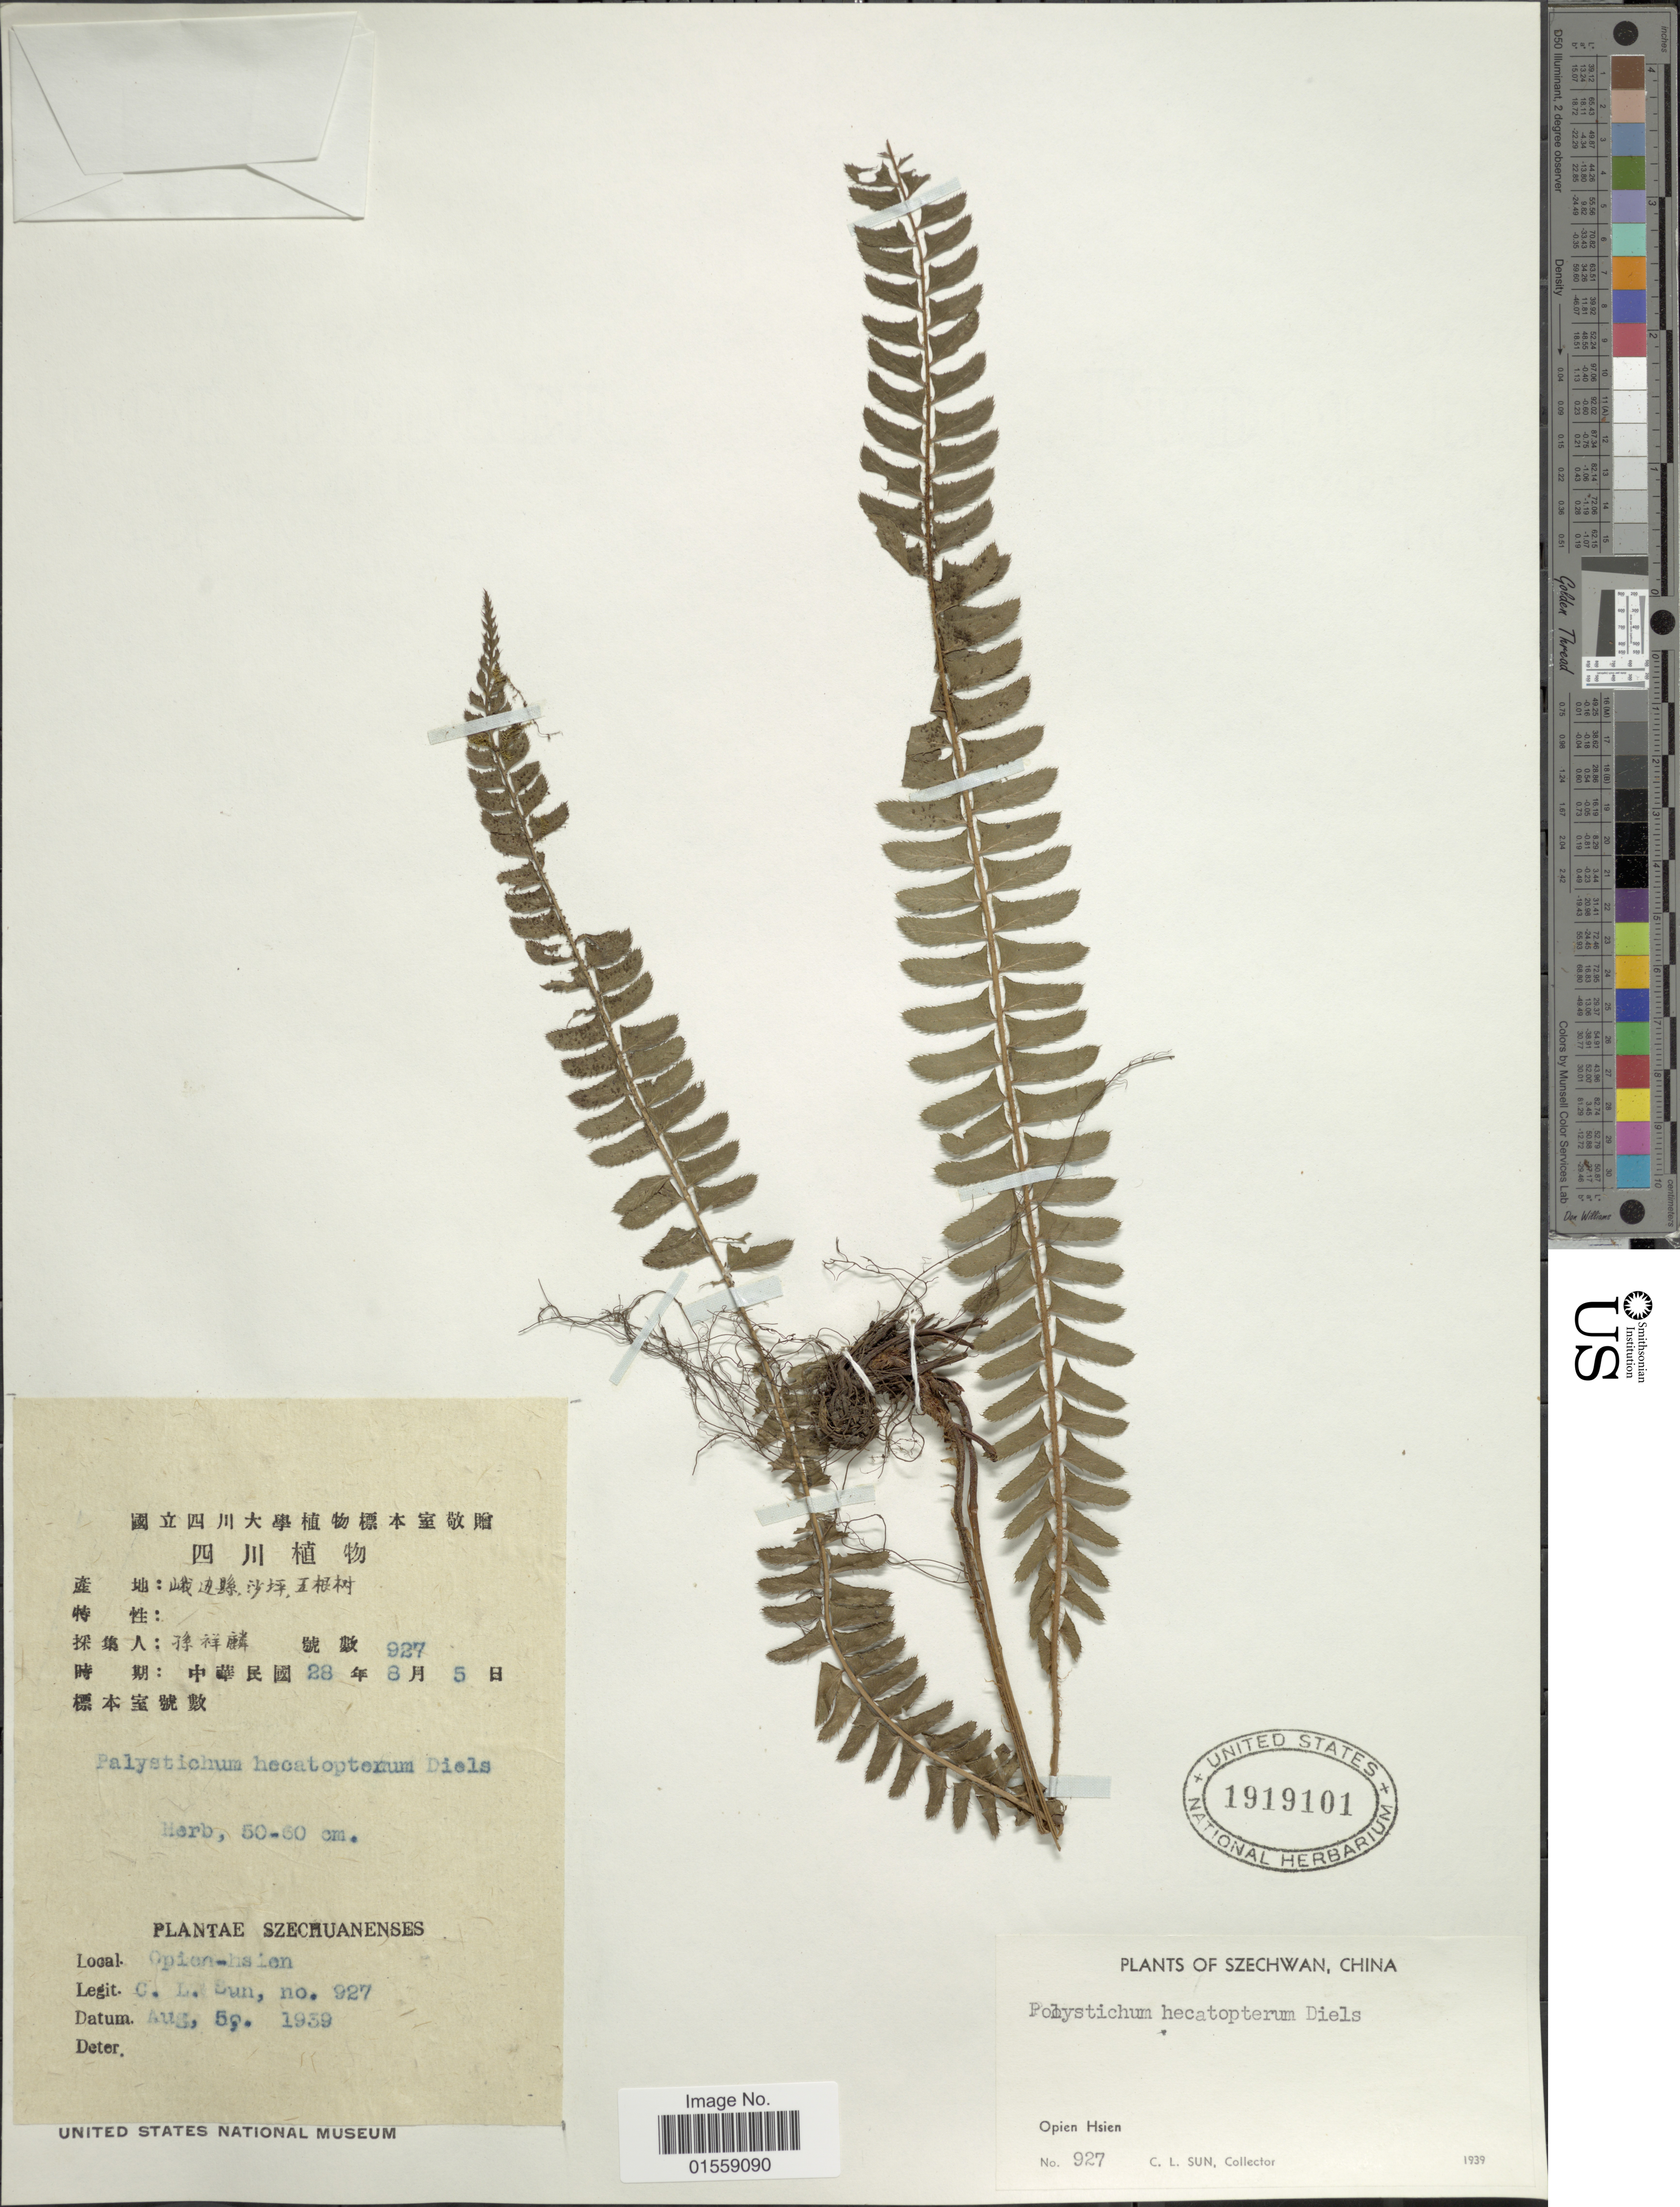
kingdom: Plantae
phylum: Tracheophyta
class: Polypodiopsida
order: Polypodiales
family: Dryopteridaceae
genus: Polystichum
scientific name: Polystichum hecatopterum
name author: Diels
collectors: C. Sun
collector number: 927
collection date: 1939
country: China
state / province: Sichuan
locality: Szechwan, Opien Hsien.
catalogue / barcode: US 1919101